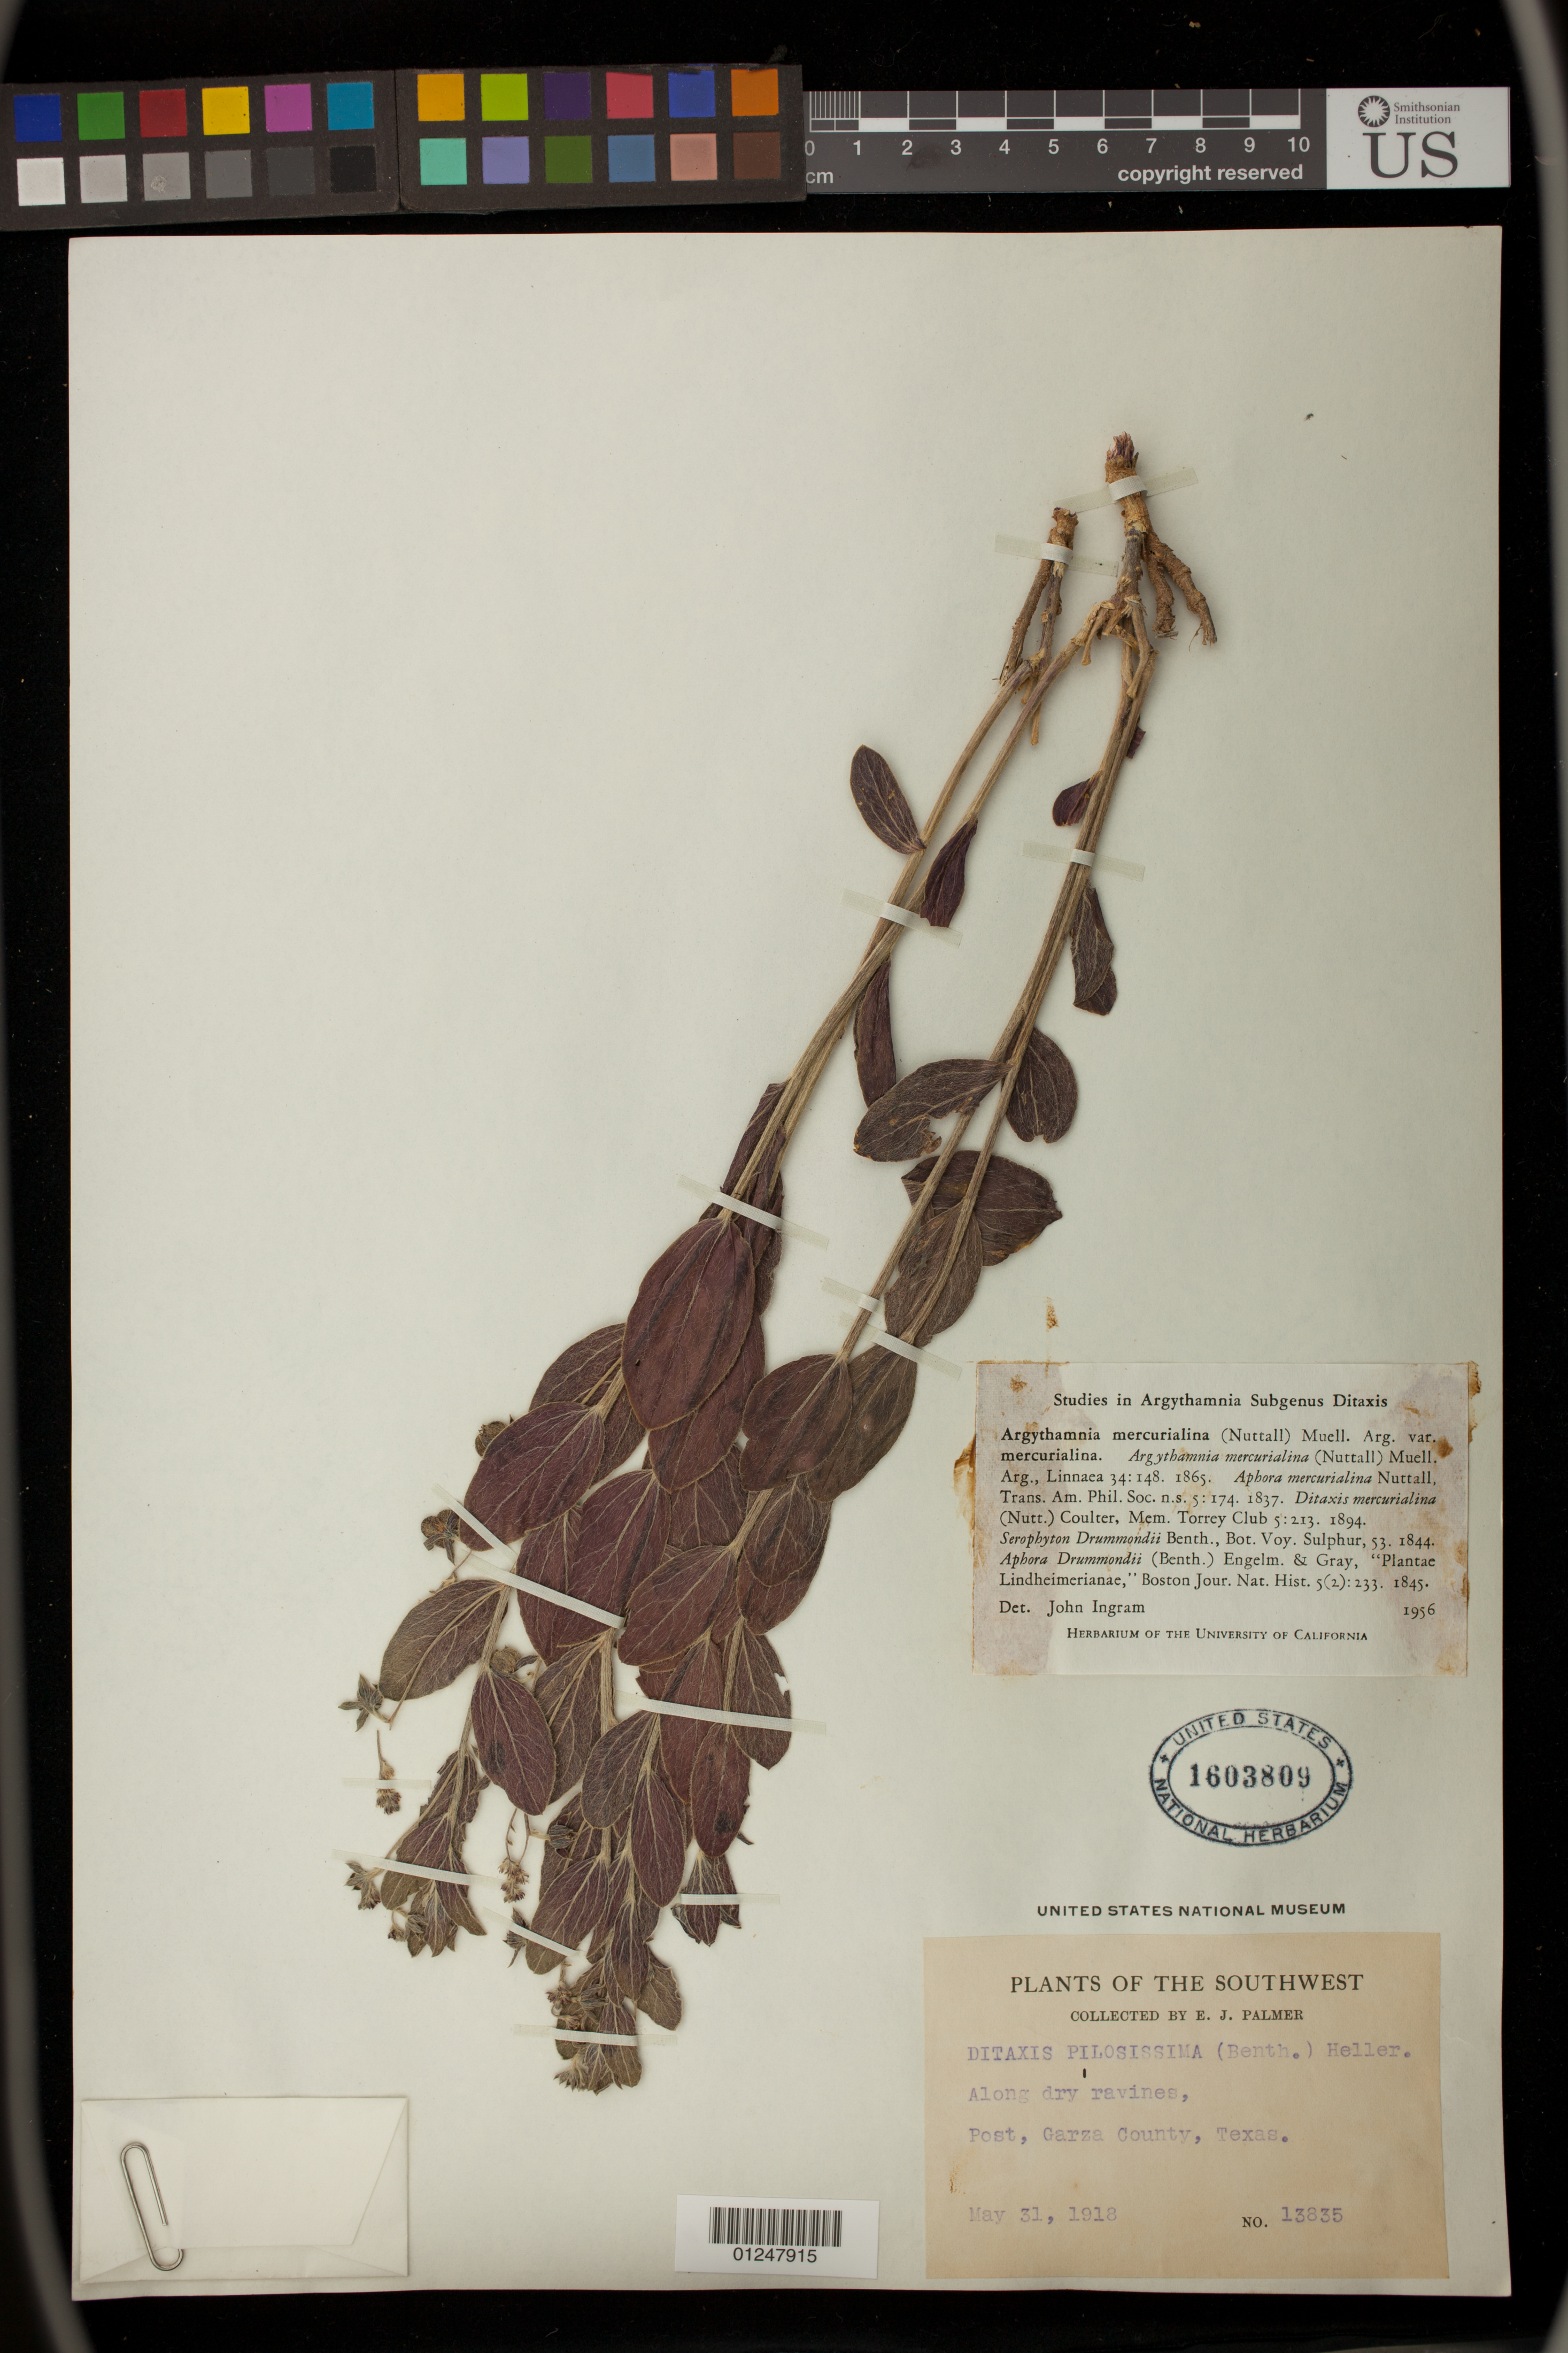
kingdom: Plantae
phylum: Tracheophyta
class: Magnoliopsida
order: Malpighiales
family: Euphorbiaceae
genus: Argythamnia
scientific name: Argythamnia mercurialina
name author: (Nutt.) Müll. Arg.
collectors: E. J. Palmer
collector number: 13835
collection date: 1918-05-31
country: United States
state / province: Texas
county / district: Garza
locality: Post, along dry ravines.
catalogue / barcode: US 1603809